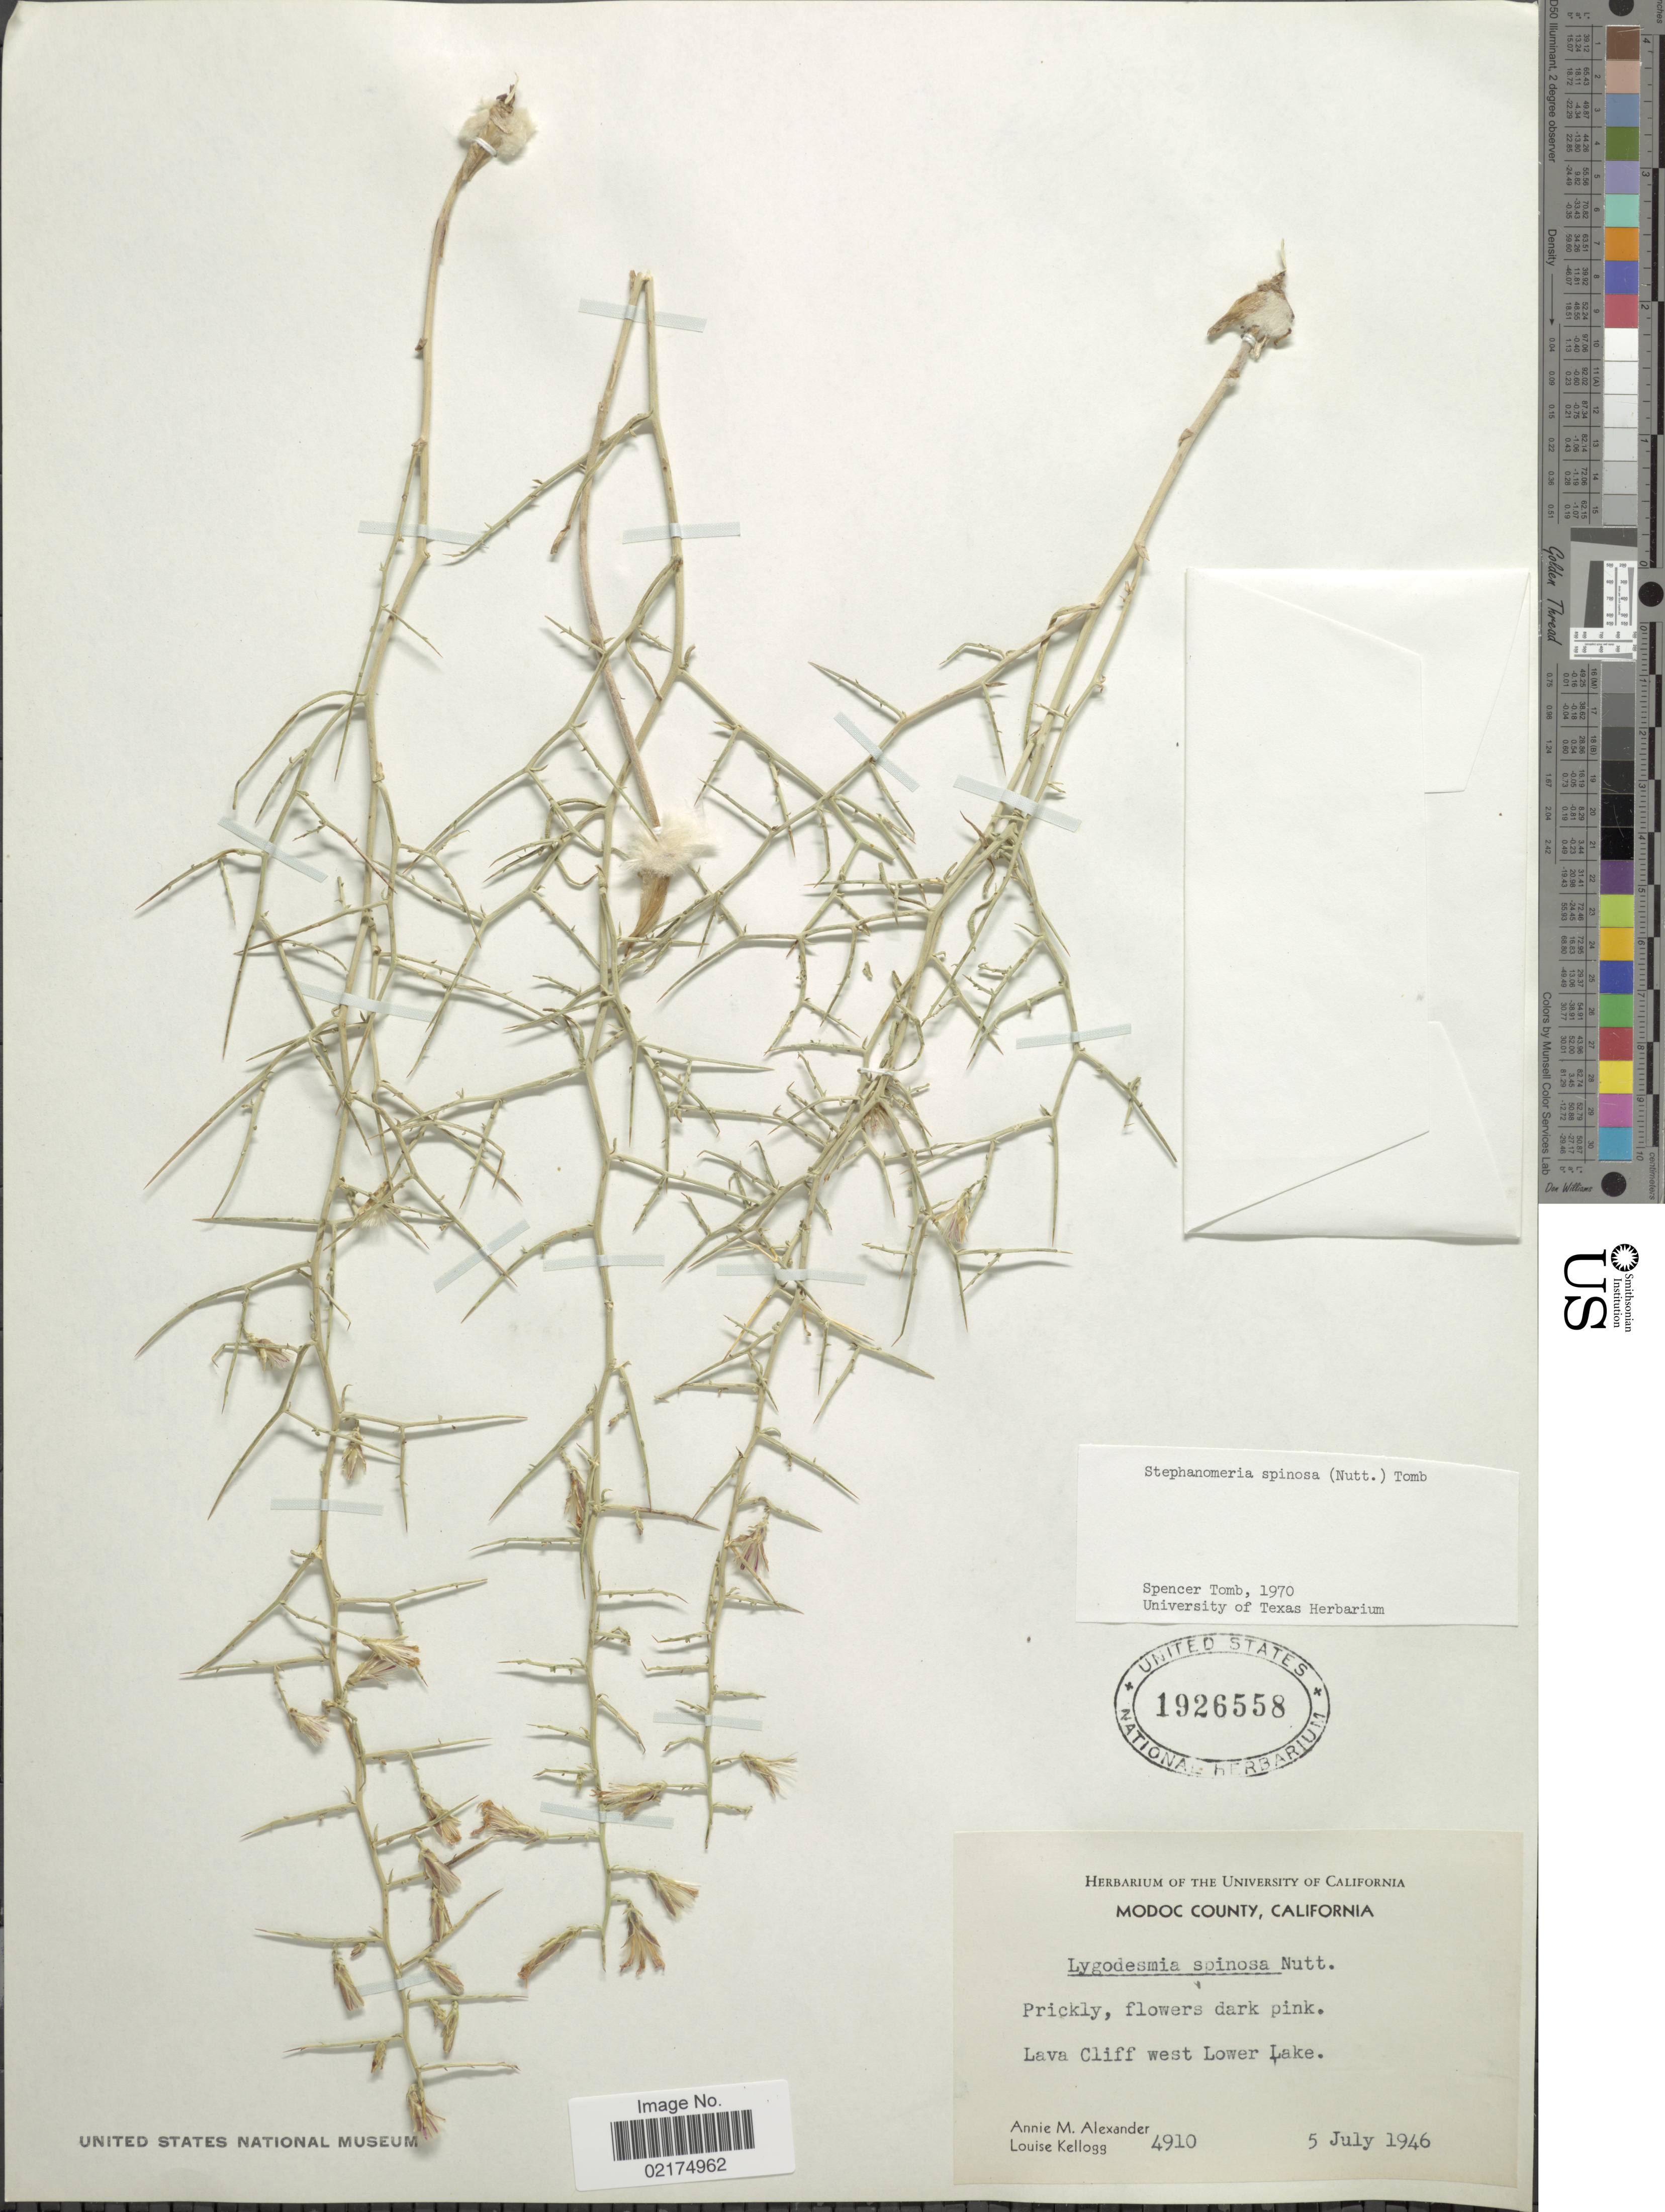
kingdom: Plantae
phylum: Tracheophyta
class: Magnoliopsida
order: Asterales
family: Asteraceae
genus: Pleiacanthus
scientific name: Pleiacanthus spinosus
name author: (Nutt.) Rydb.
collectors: A. M. Alexander & L. Kellogg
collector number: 4910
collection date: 1946-07-05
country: United States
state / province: California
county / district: Modoc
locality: Lava Cliff west Lower Lake, Modoc County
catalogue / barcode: US 1926558